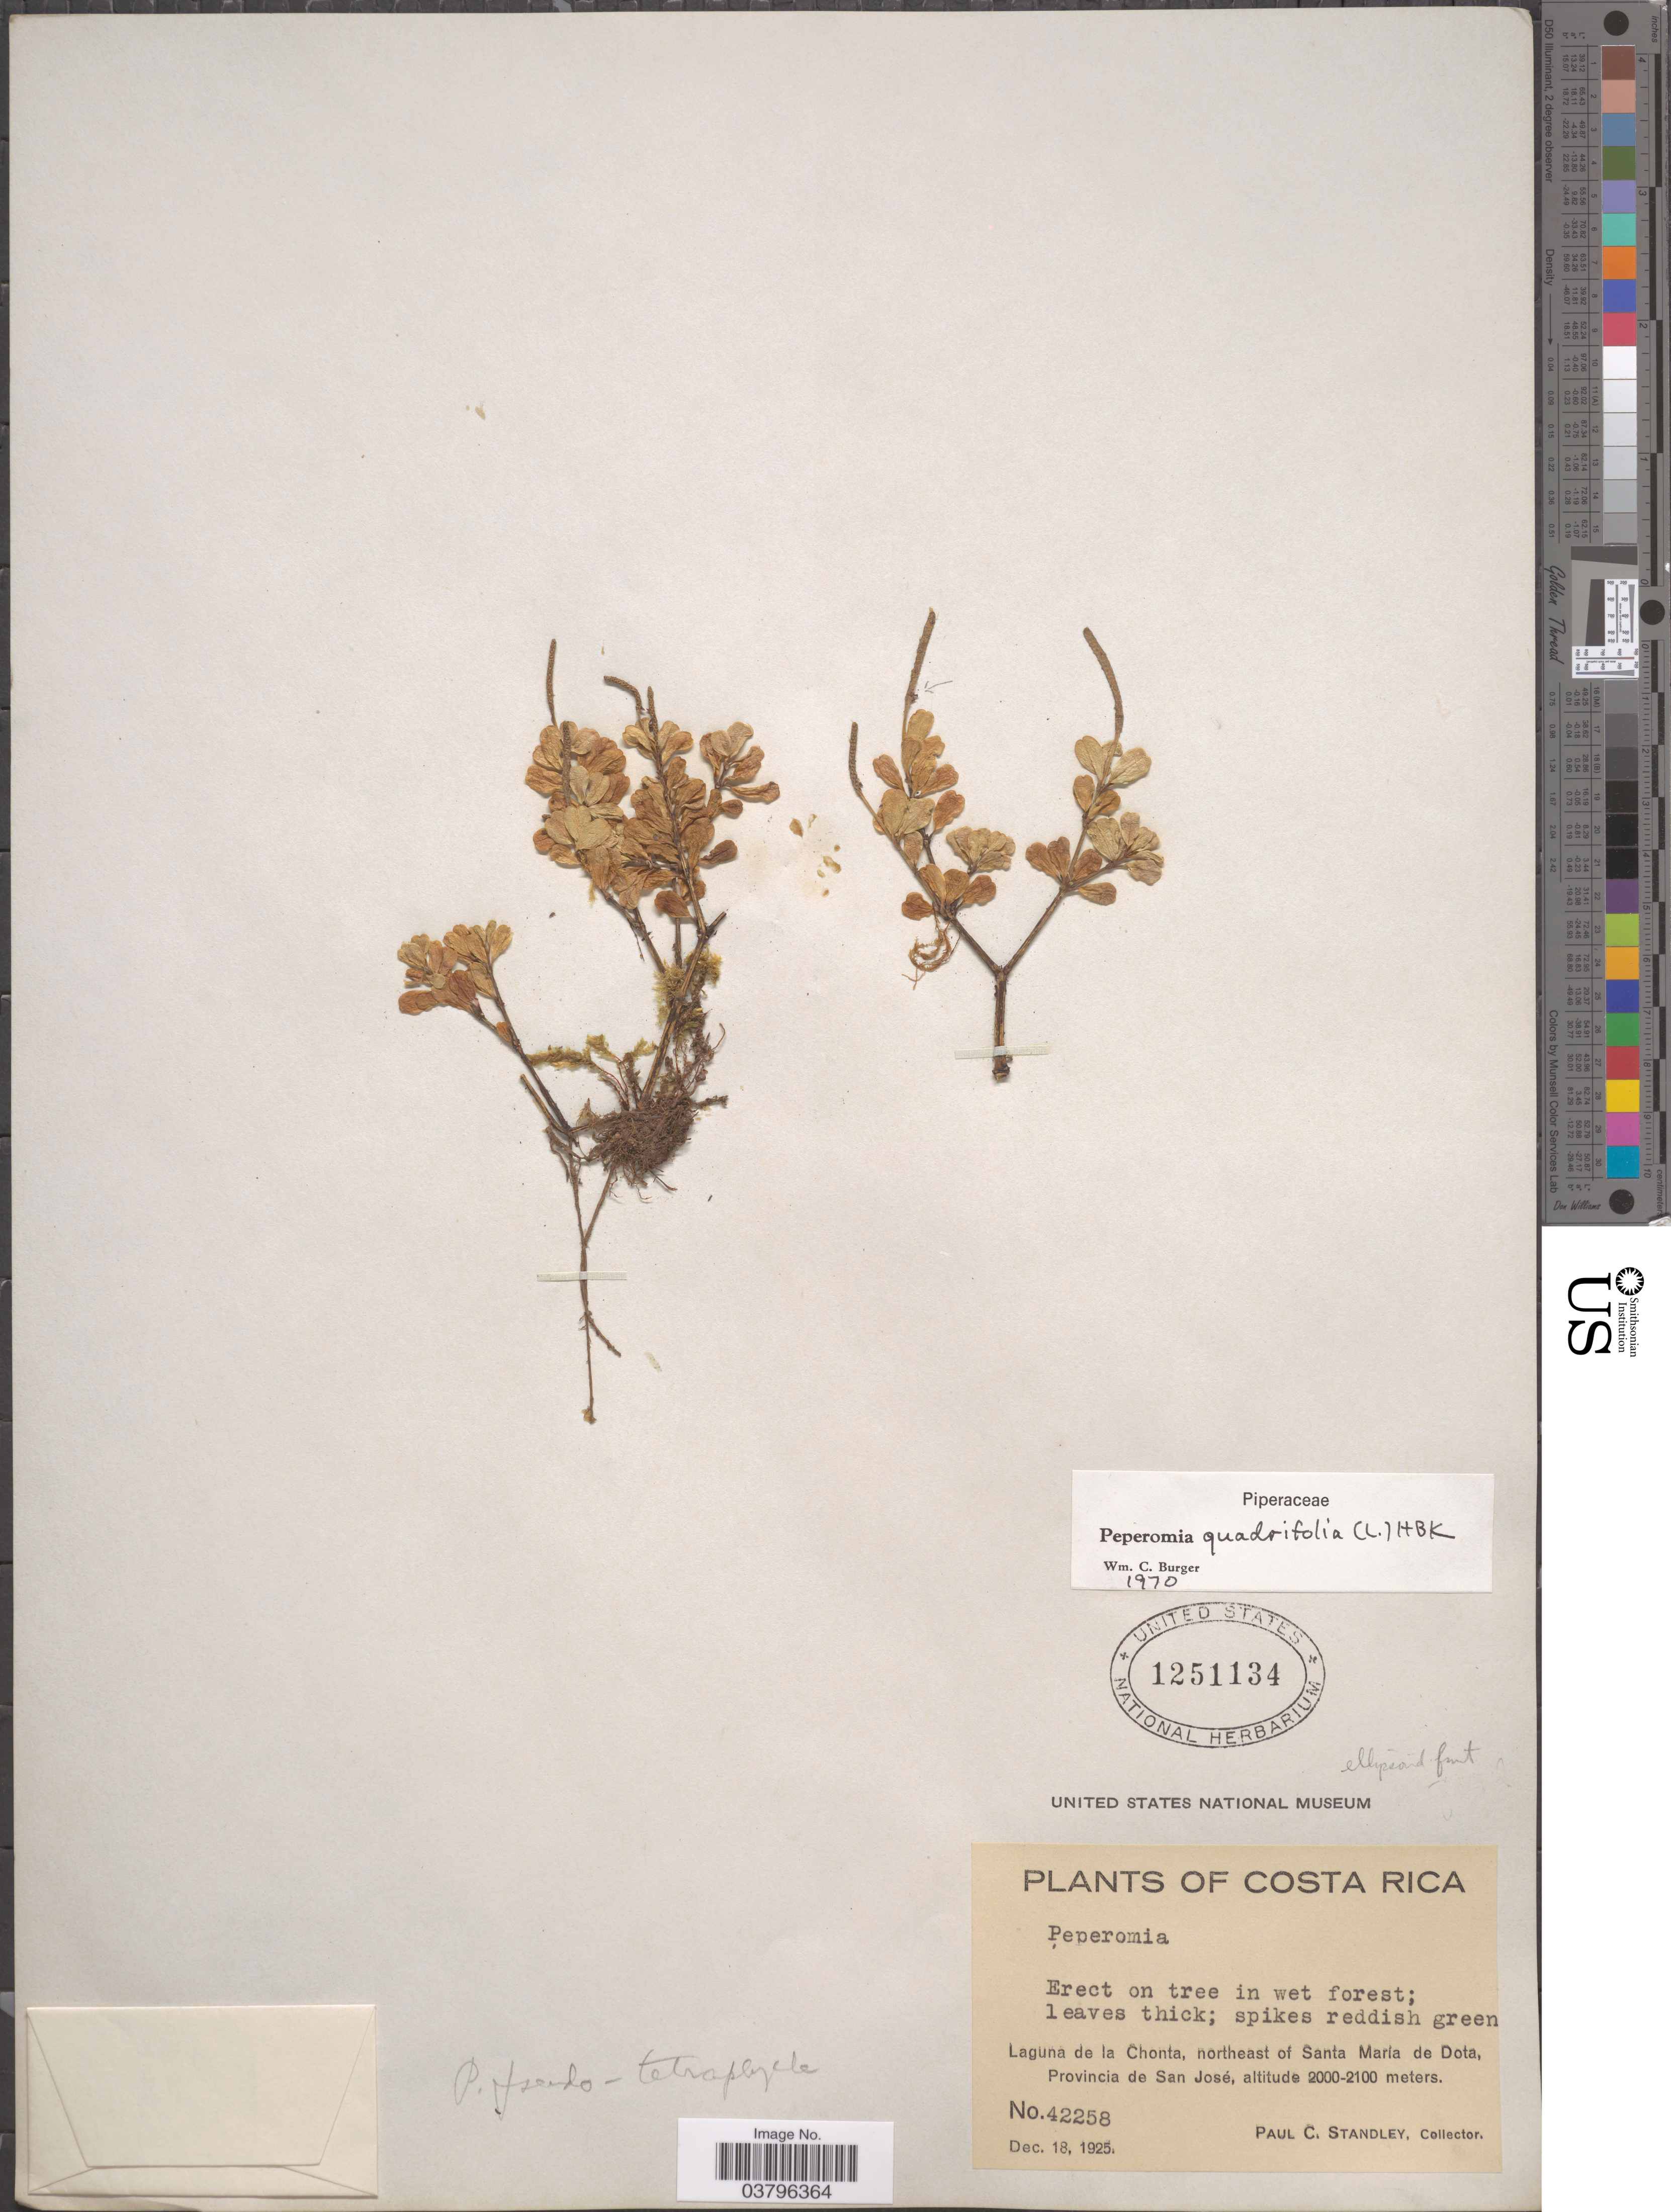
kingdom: Plantae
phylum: Tracheophyta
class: Magnoliopsida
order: Piperales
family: Piperaceae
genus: Peperomia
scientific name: Peperomia quadrifolia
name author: (L.) Kunth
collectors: P. C. Standley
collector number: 42258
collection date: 1925-12-18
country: Costa Rica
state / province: San José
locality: Laguna de la Chonta, northeast of Santa María de Dota.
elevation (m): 2000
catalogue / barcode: US 1251134